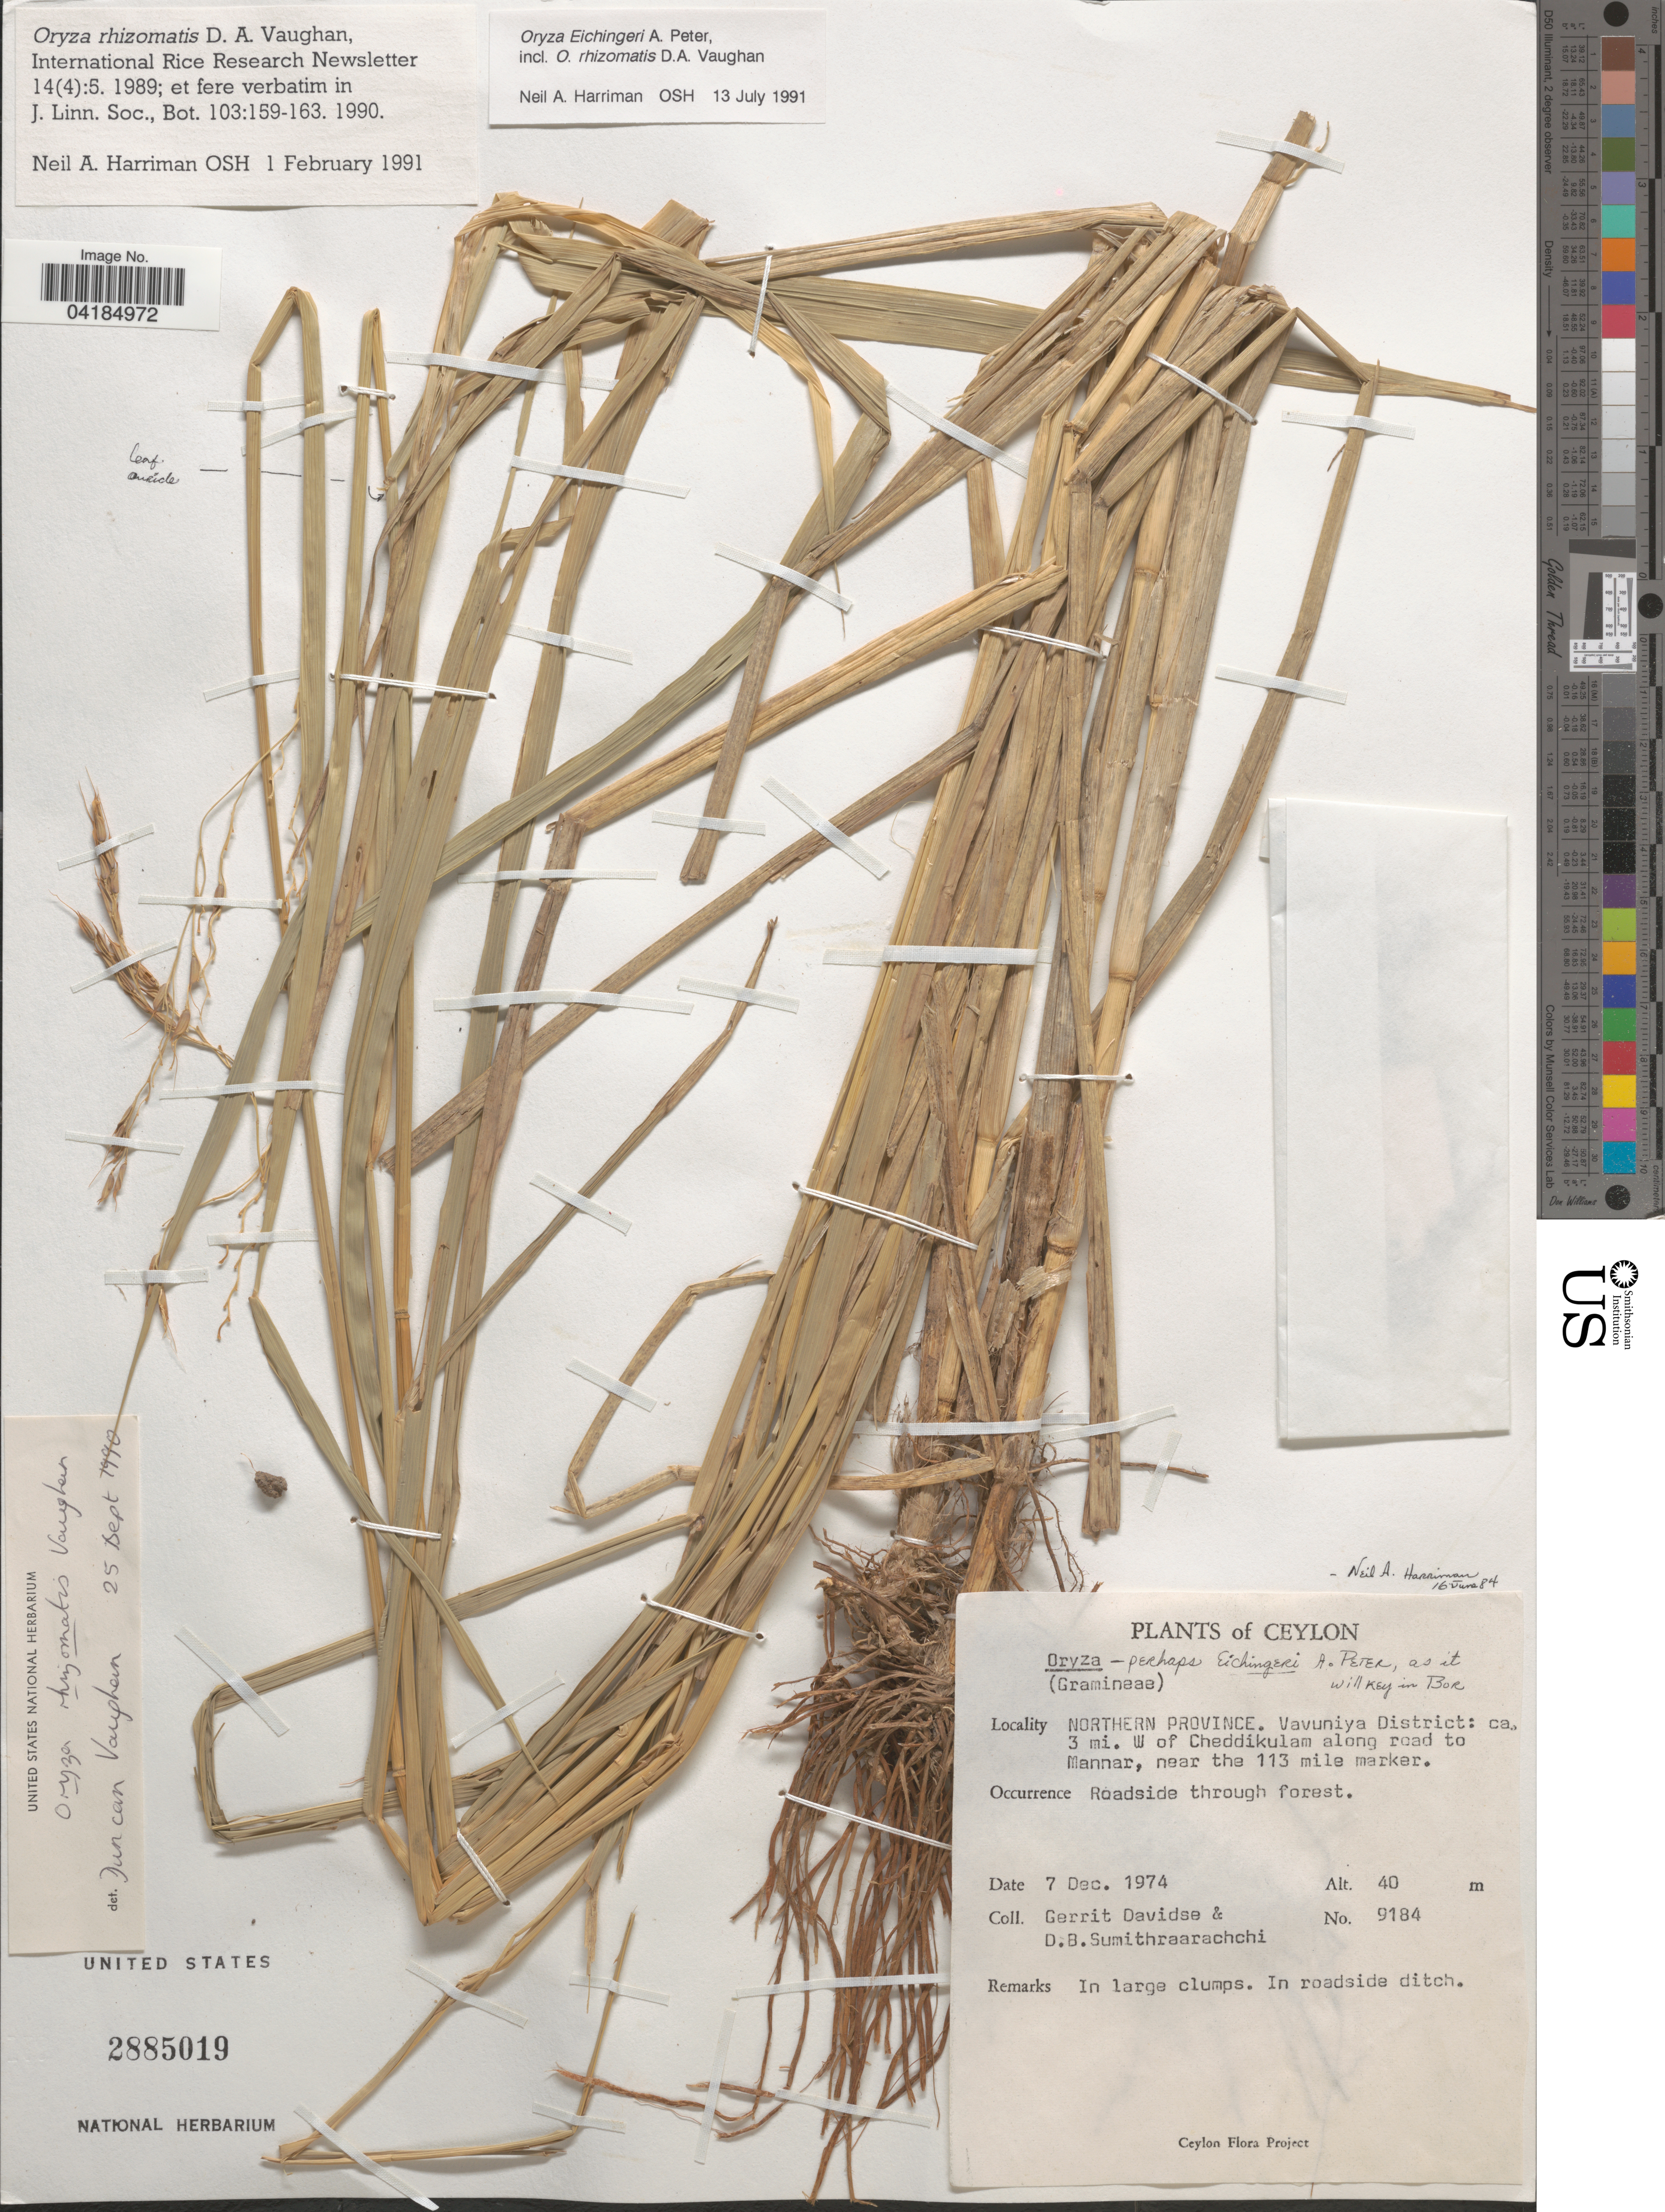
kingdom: Plantae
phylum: Tracheophyta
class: Liliopsida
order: Poales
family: Poaceae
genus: Oryza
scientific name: Oryza eichingeri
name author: Peter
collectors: G. Davidse & D. B. Sumithraarachchi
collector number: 9184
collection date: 1974-12-07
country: Sri Lanka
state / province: Northern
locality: Ceylon. Vavuniya District: ca. 3 mi. W of Cheddikula, along road to Mannar, near the 113 mile marker.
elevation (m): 40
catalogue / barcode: US 2885019